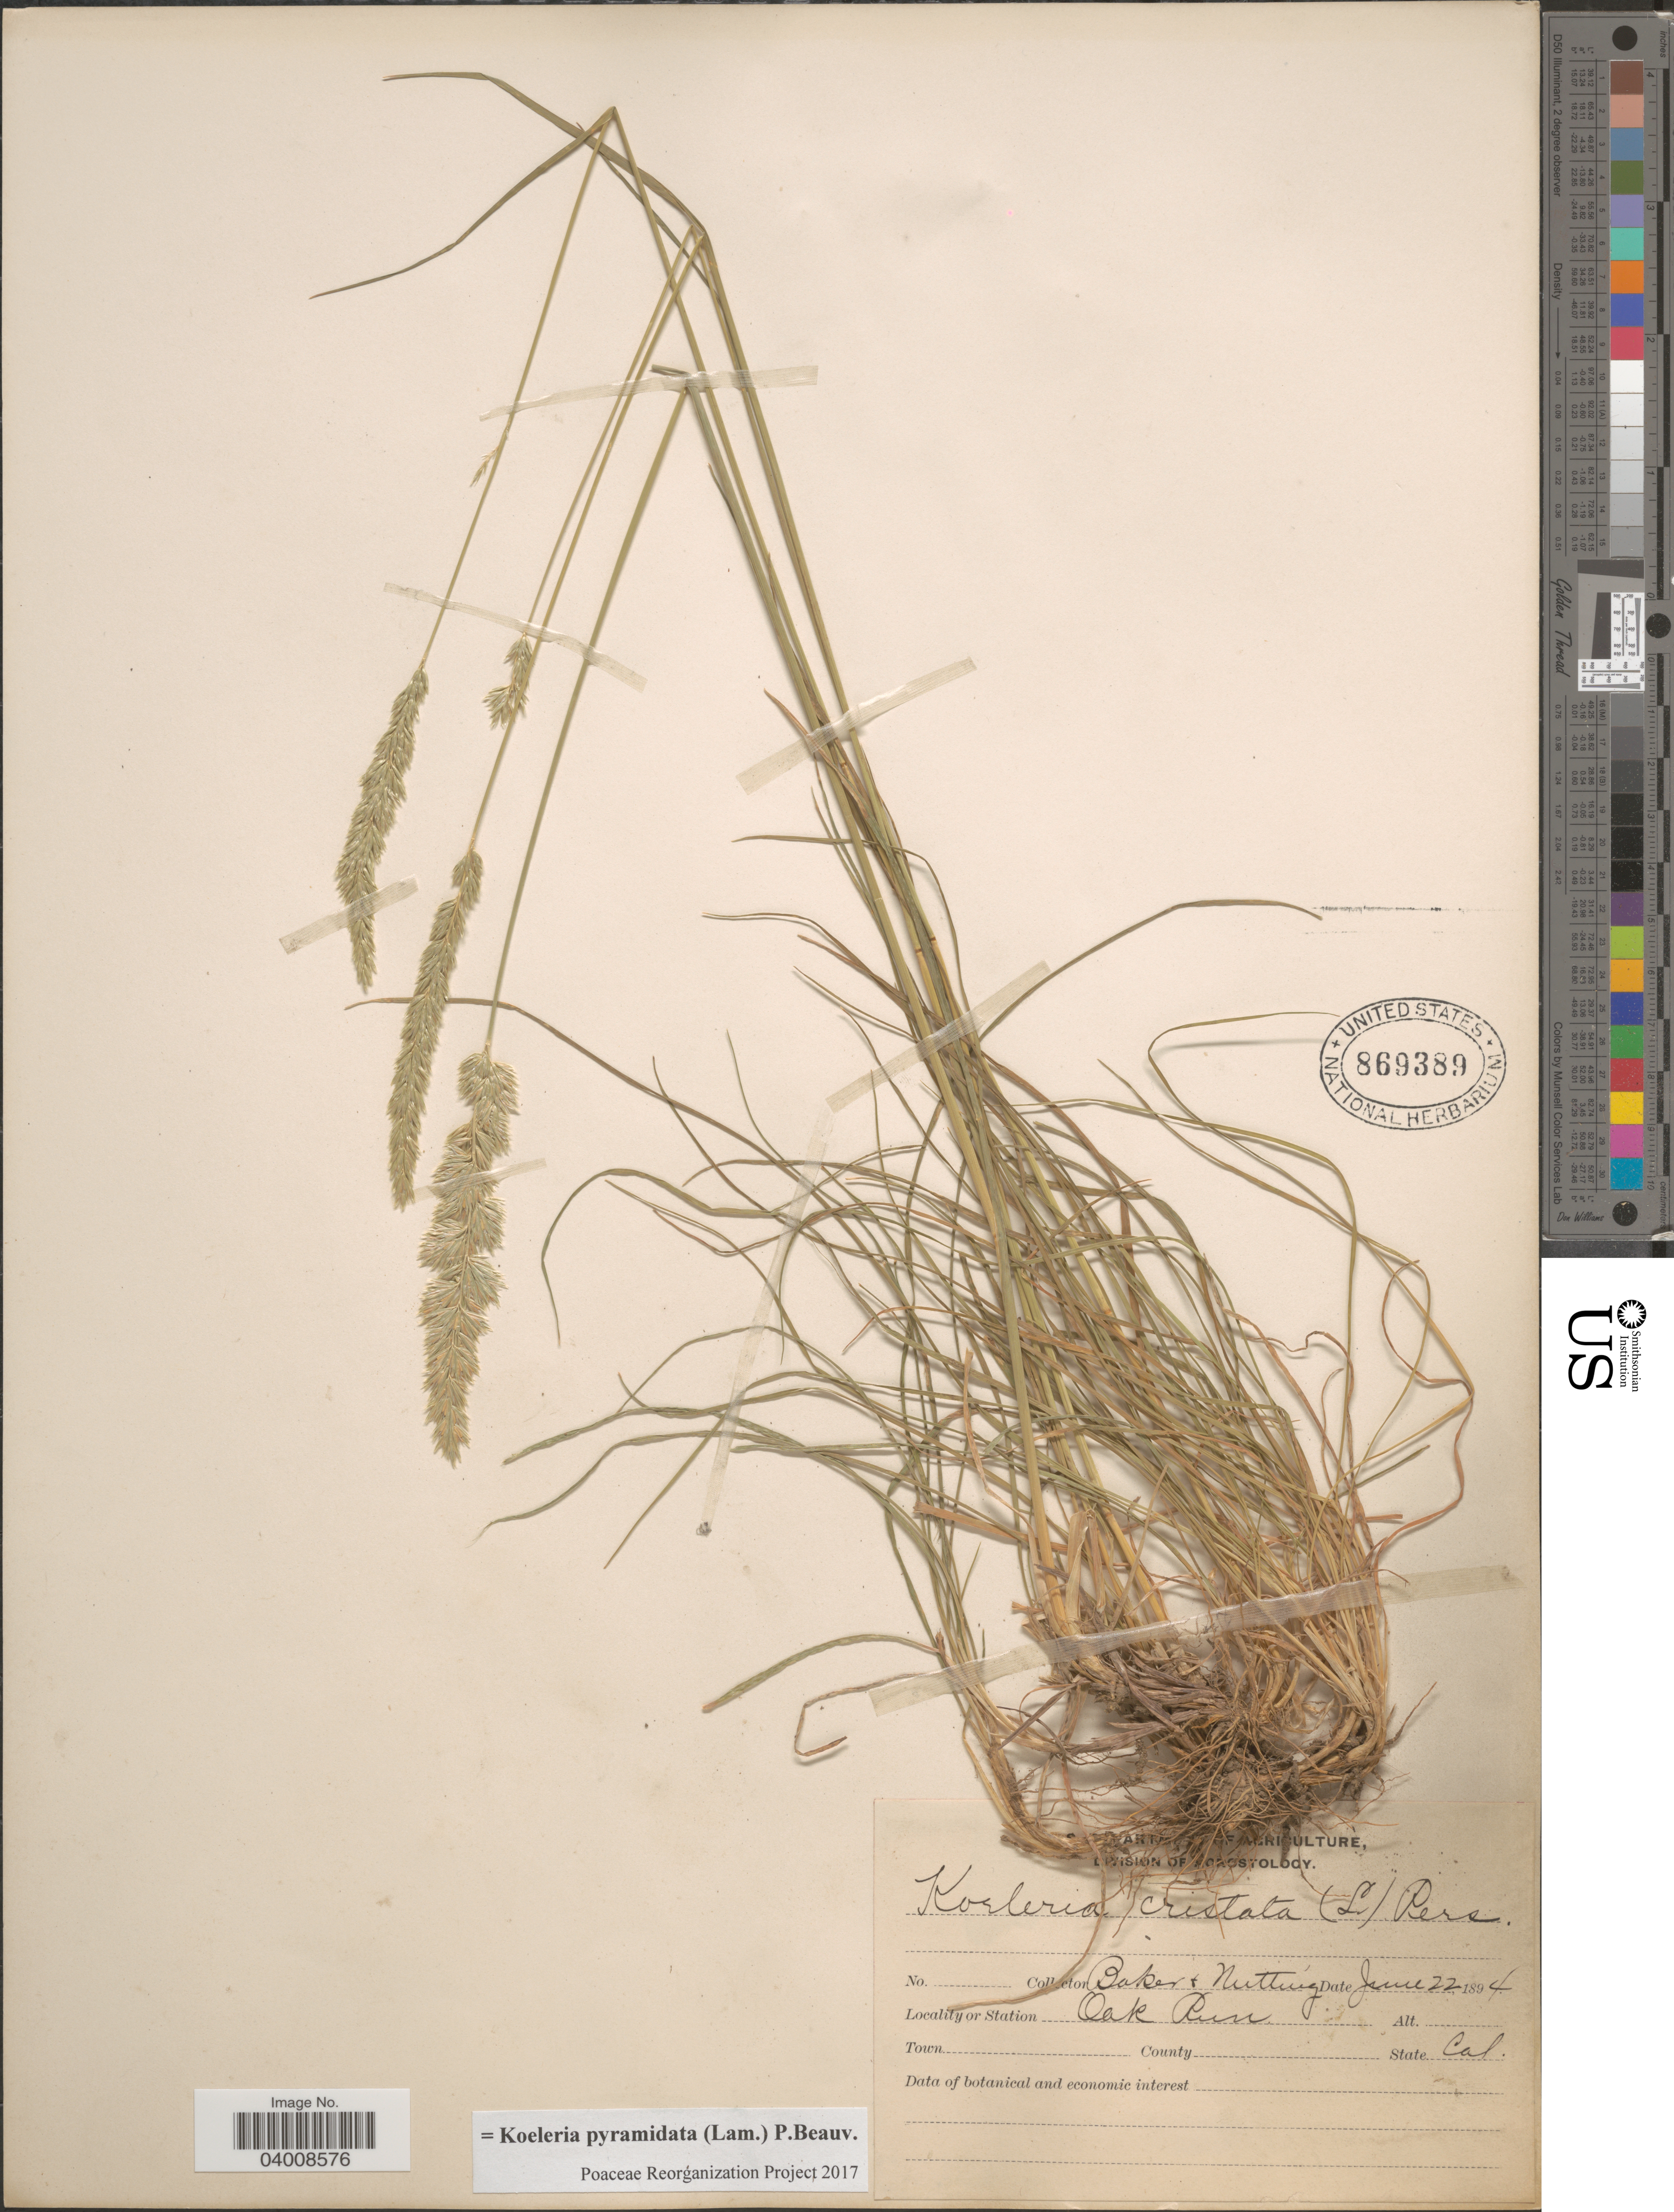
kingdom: Plantae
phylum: Tracheophyta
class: Liliopsida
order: Poales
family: Poaceae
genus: Koeleria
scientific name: Koeleria pyramidata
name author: (Lam.) P. Beauv.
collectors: -- Baker & Nutting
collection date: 1894-06-22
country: United States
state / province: California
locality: Oak Pine.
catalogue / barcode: US 869389